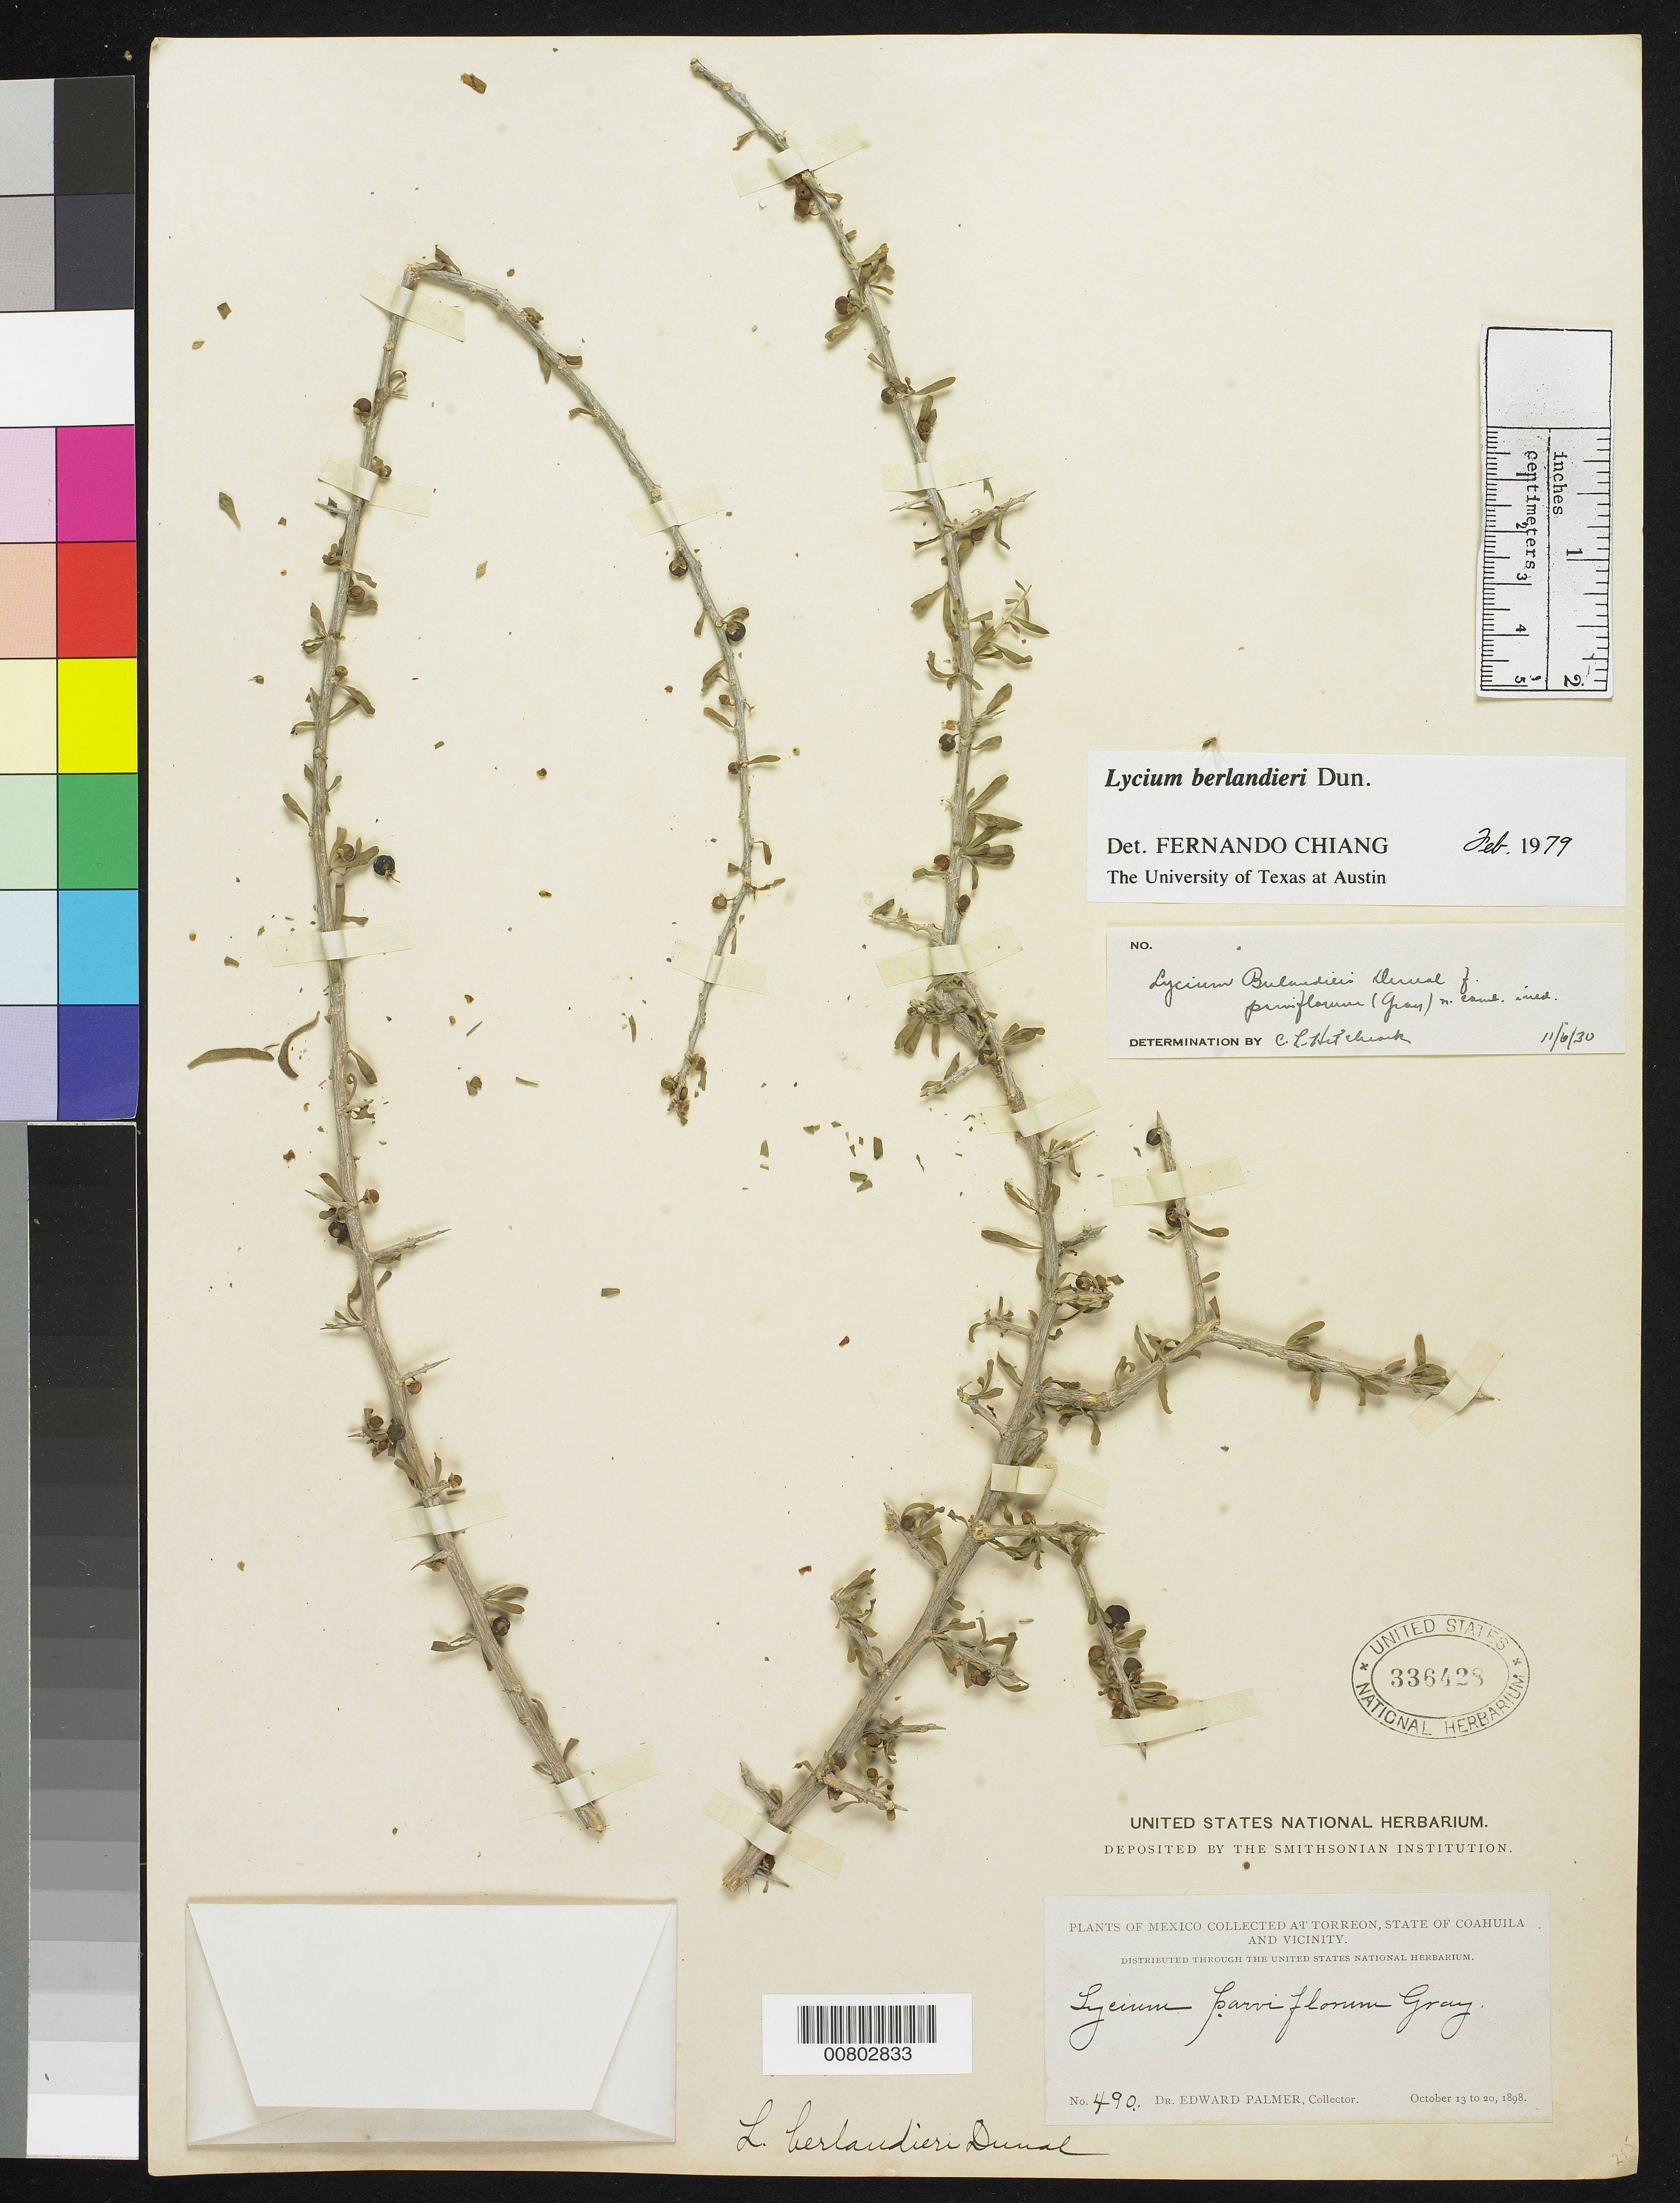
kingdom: Plantae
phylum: Tracheophyta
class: Magnoliopsida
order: Solanales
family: Solanaceae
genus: Lycium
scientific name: Lycium berlandieri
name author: Dunal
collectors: E. Palmer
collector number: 490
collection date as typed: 13 Oct 1898 to 20 Oct 1898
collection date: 1898-10-13/1898-10-20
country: Mexico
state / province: Coahuila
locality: Torreon, Coahuila and vicinity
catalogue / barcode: US 336428